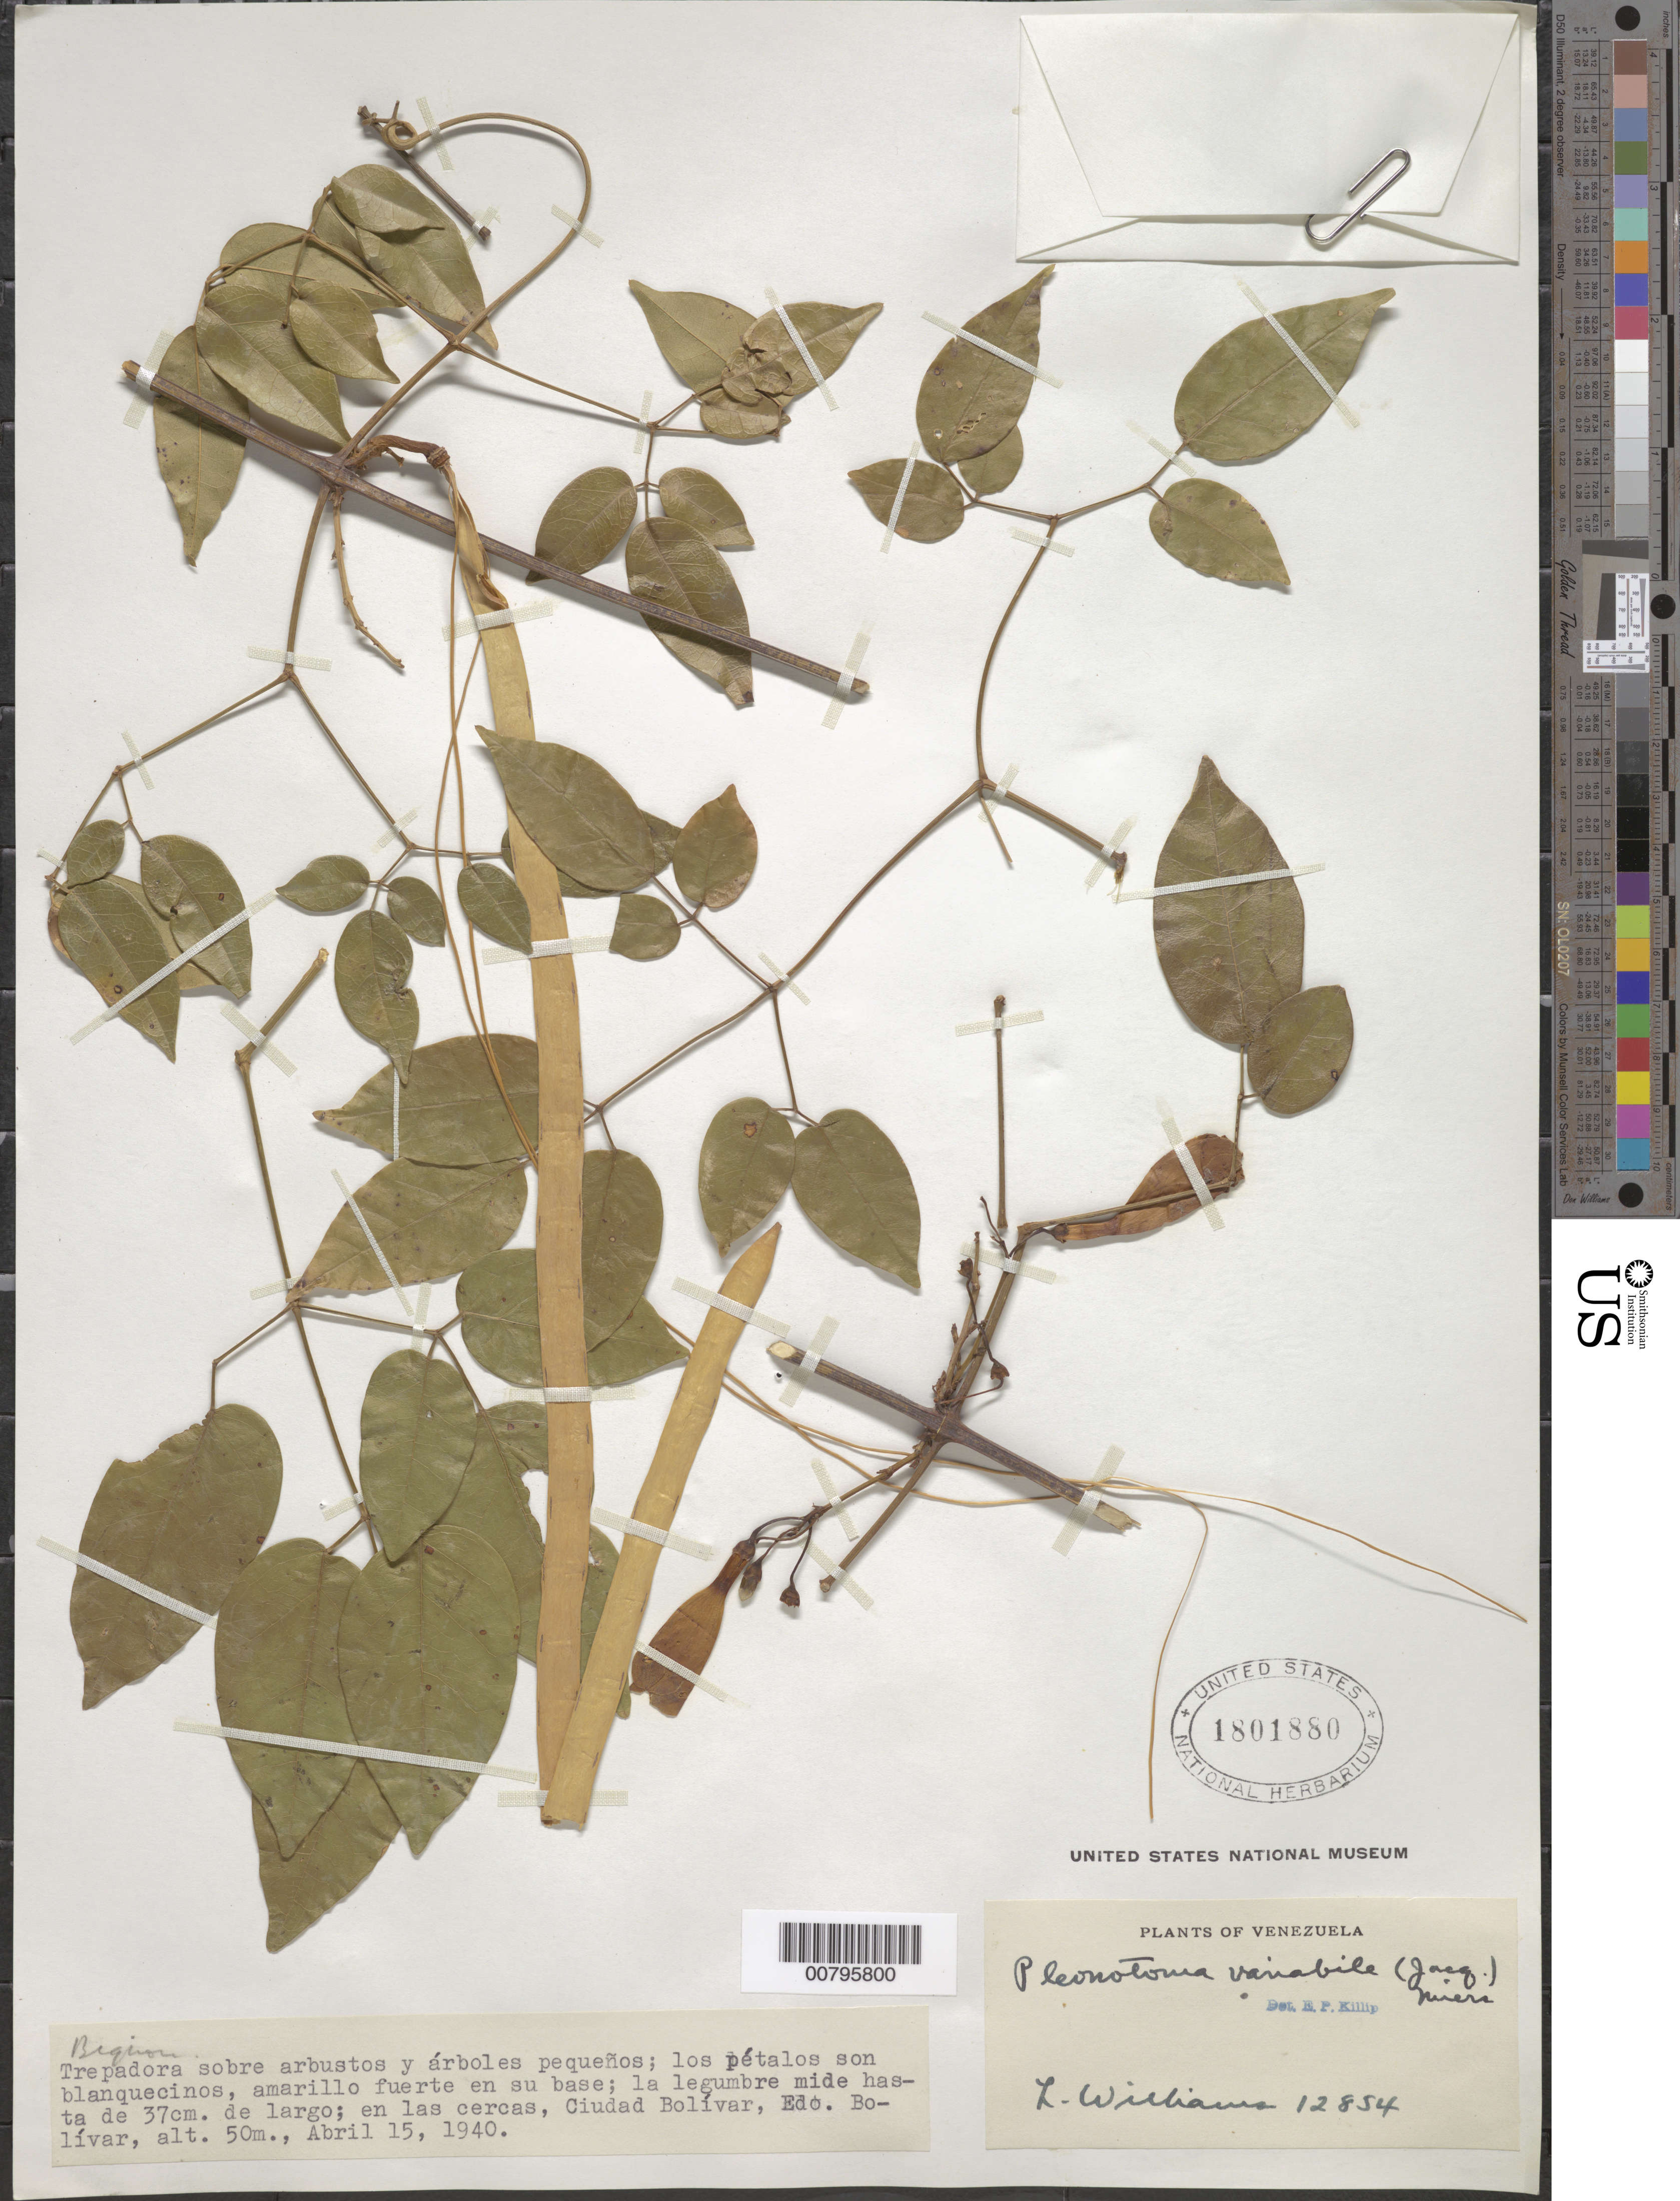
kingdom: Plantae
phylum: Tracheophyta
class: Magnoliopsida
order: Lamiales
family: Bignoniaceae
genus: Pleonotoma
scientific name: Pleonotoma variabilis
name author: (Jacq.) Miers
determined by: Killip, Ellsworth P.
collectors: Ll. Williams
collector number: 12854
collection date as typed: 15-Apr-40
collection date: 1940-04-15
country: Venezuela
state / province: Bolívar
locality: Ciudad Bolívar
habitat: En las cercas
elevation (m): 50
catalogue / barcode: US 1801880